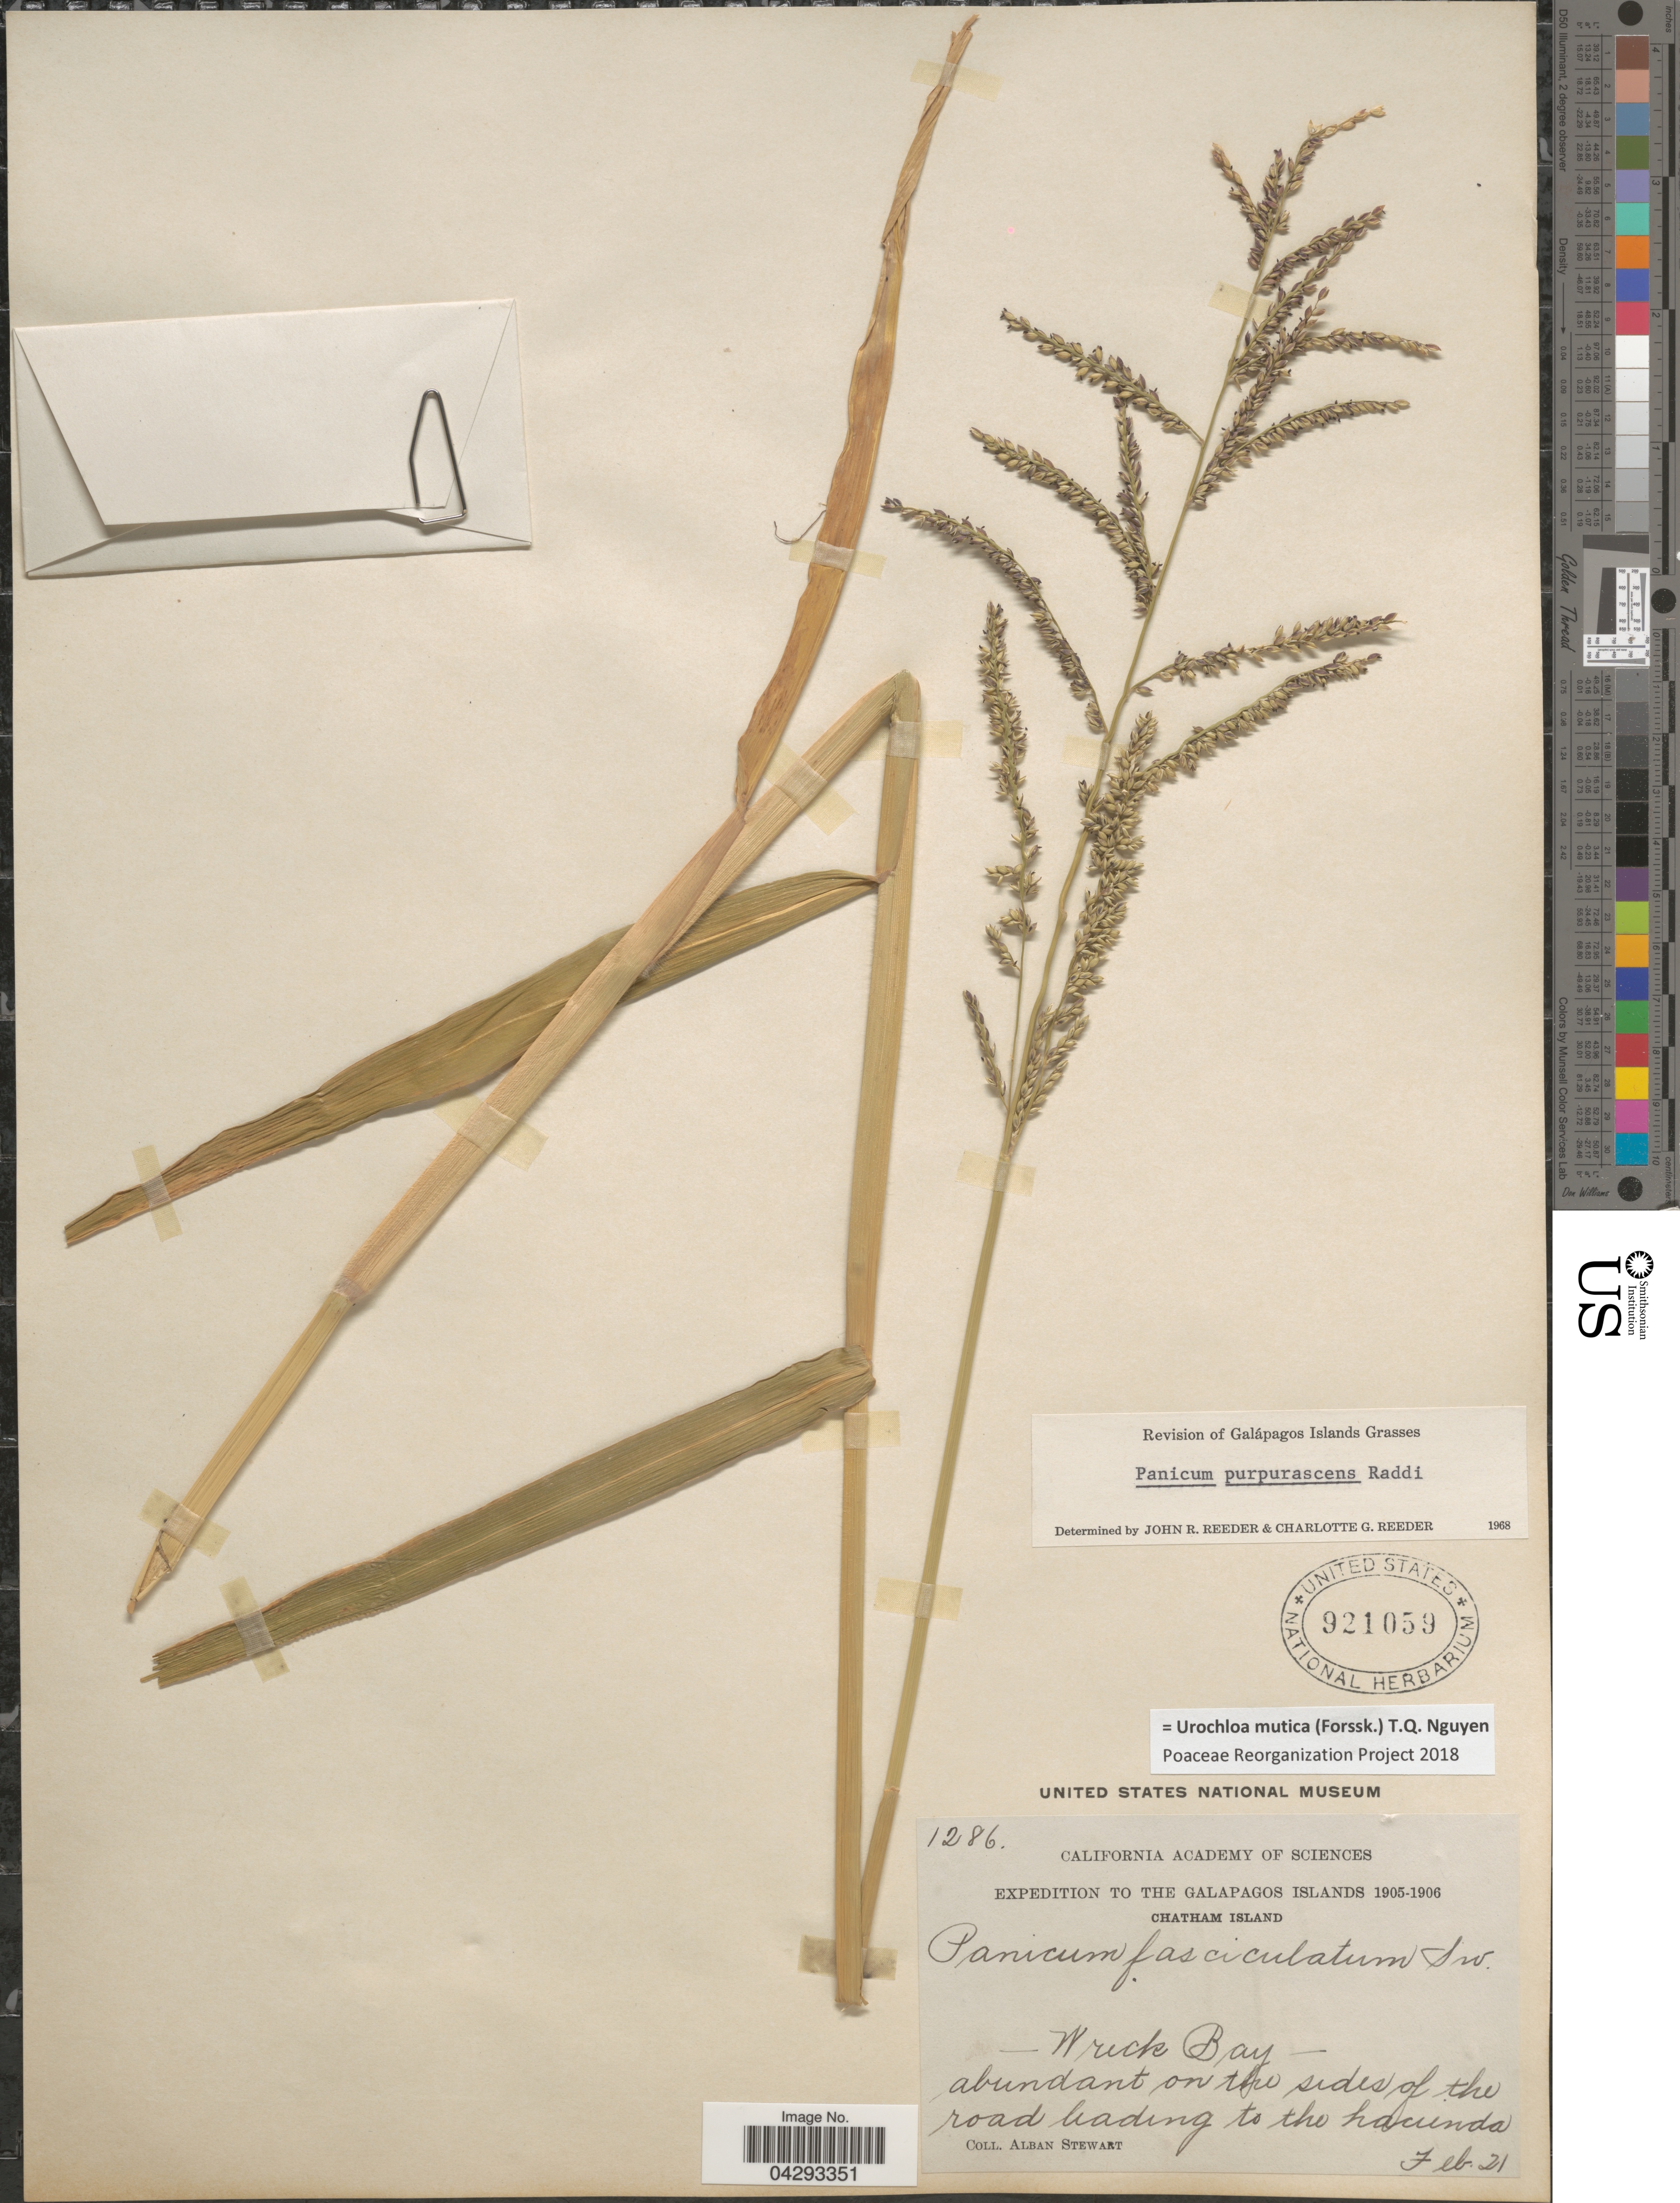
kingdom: Plantae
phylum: Tracheophyta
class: Liliopsida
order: Poales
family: Poaceae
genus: Urochloa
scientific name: Urochloa mutica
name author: (Forssk.) T.Q. Nguyen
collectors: A. Stewart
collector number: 1286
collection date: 1905-02-21/1906-02-21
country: Ecuador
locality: Expedition To The Galapagos Islands 1905-1906. Chatham Island. Wreck Bay.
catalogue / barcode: US 921059